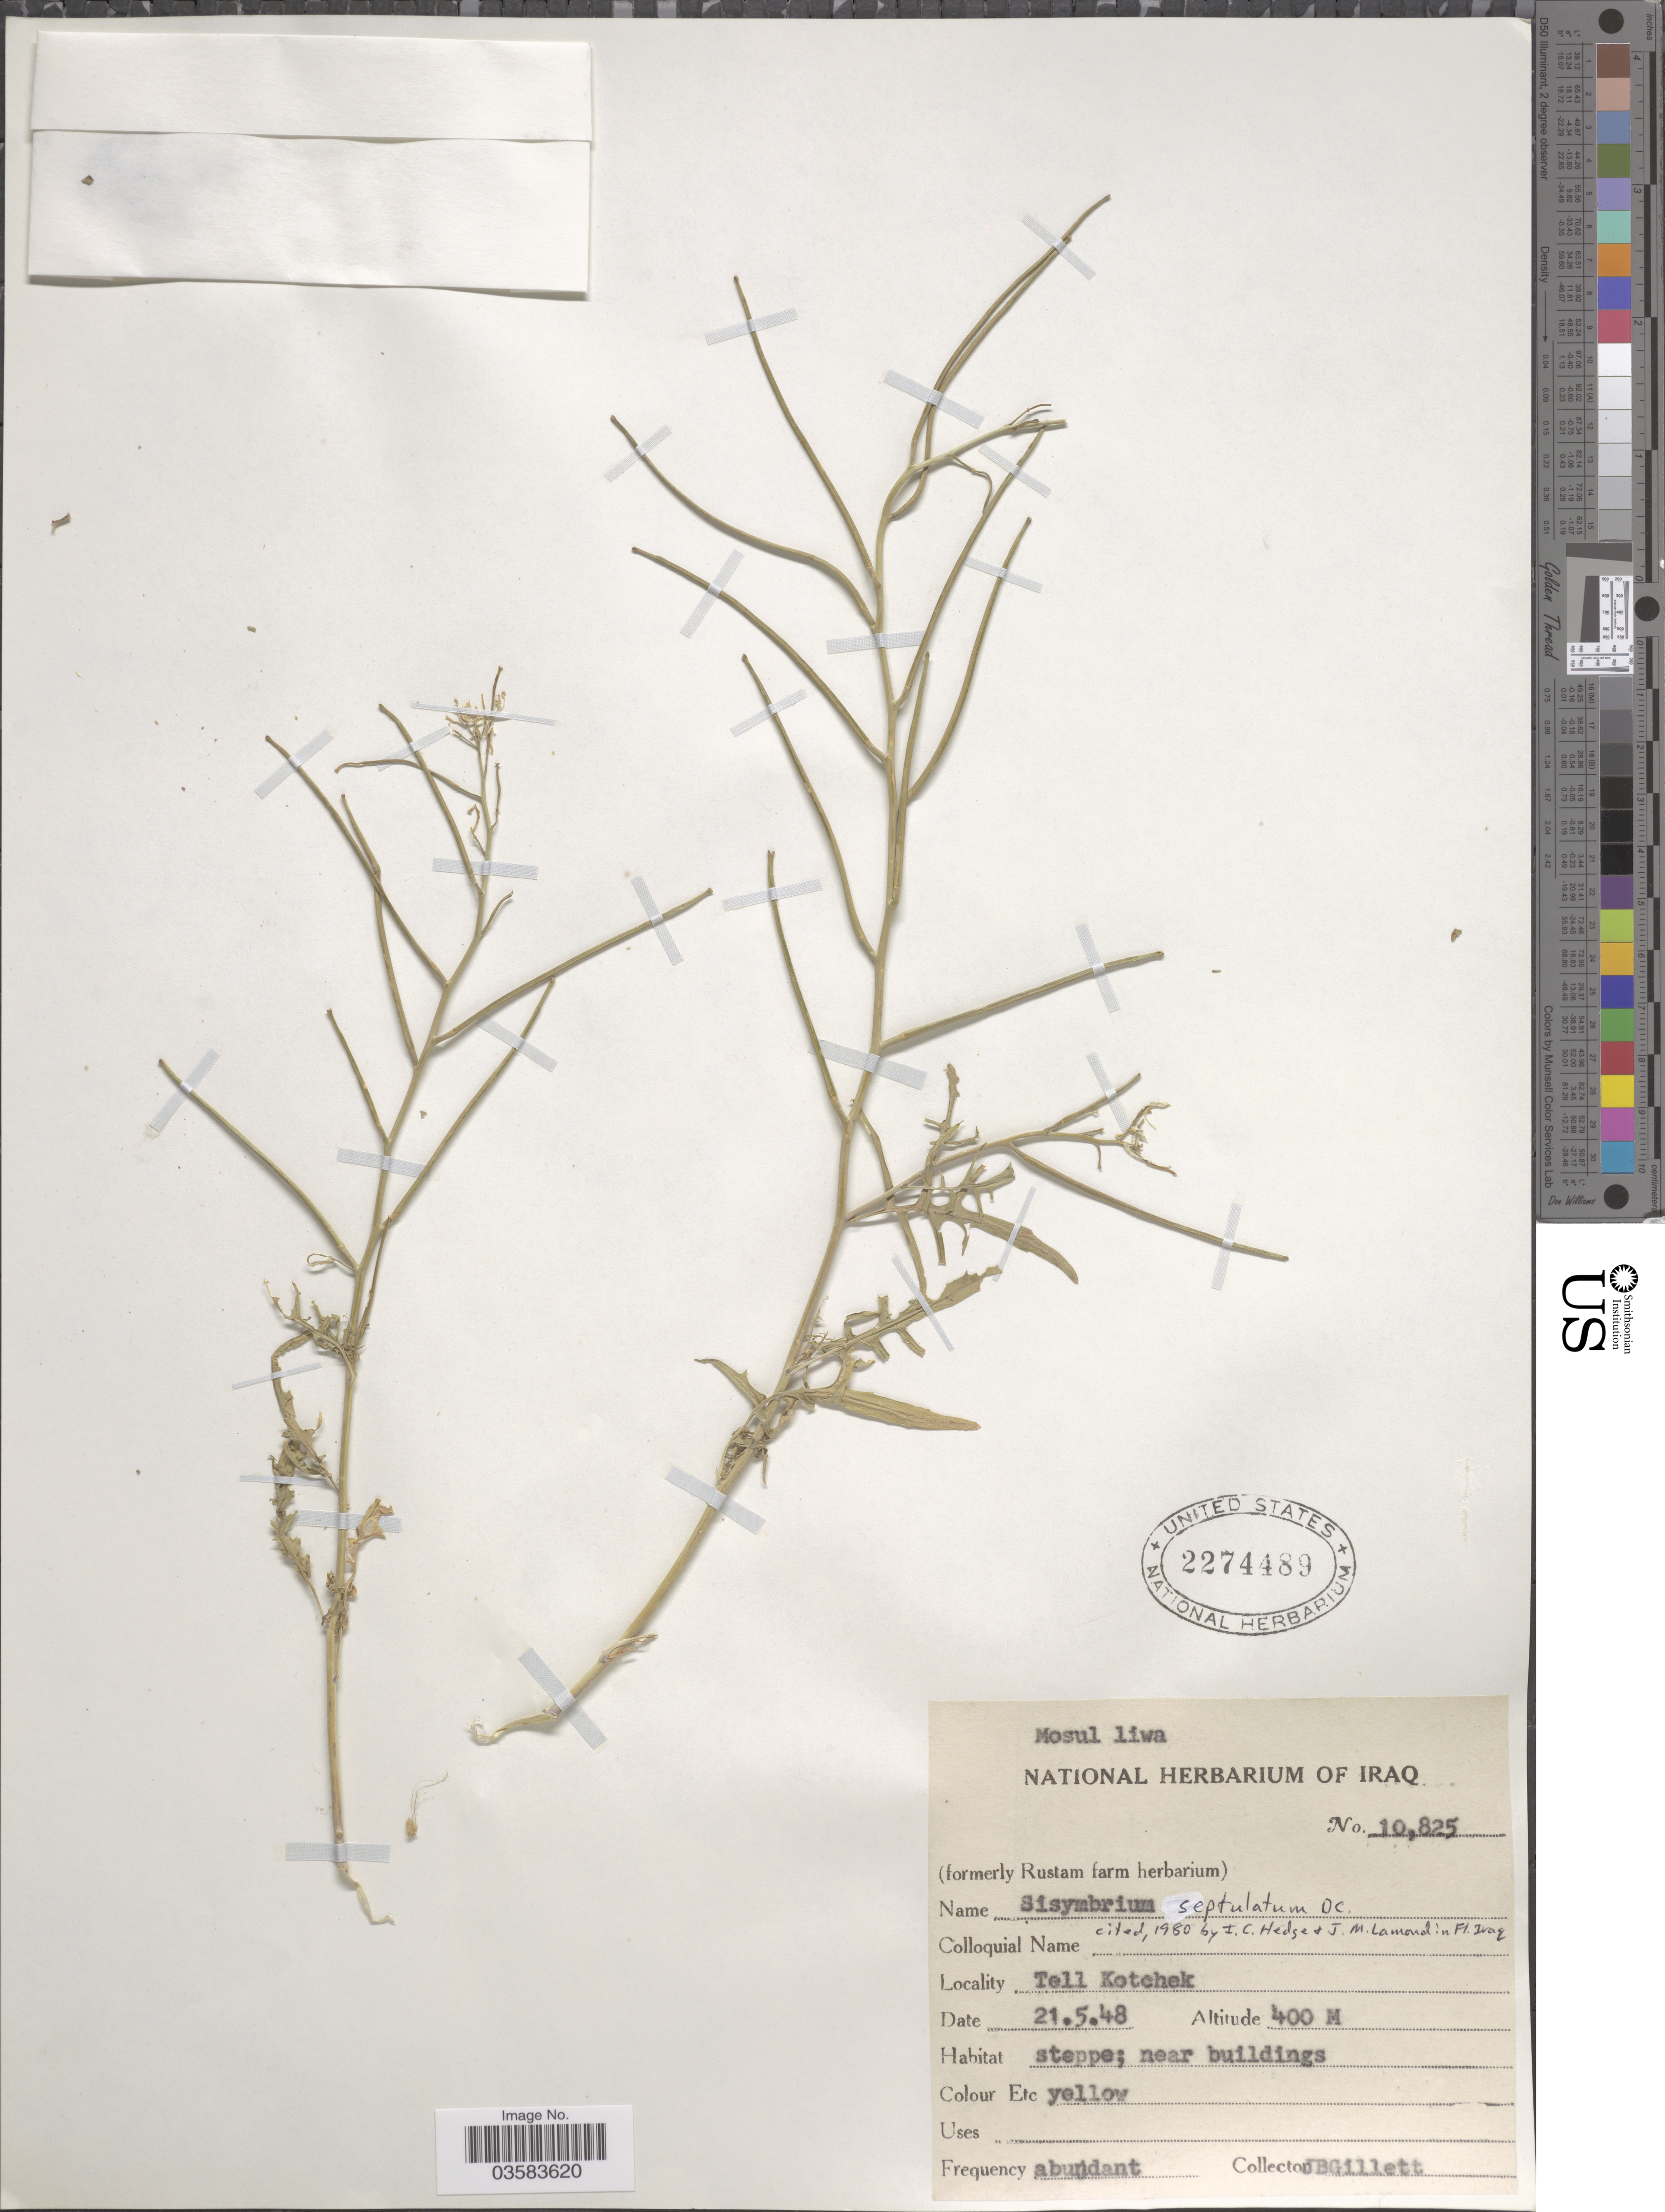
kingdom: Plantae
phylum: Tracheophyta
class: Magnoliopsida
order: Brassicales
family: Brassicaceae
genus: Sisymbrium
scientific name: Sisymbrium septulatum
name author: DC.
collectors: J. B. Gillett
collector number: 10825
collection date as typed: Transcribed d/m/y: 21/5/48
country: Iraq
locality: Mosul liwa. Tell Kotchek.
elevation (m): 400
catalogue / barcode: US 2274489